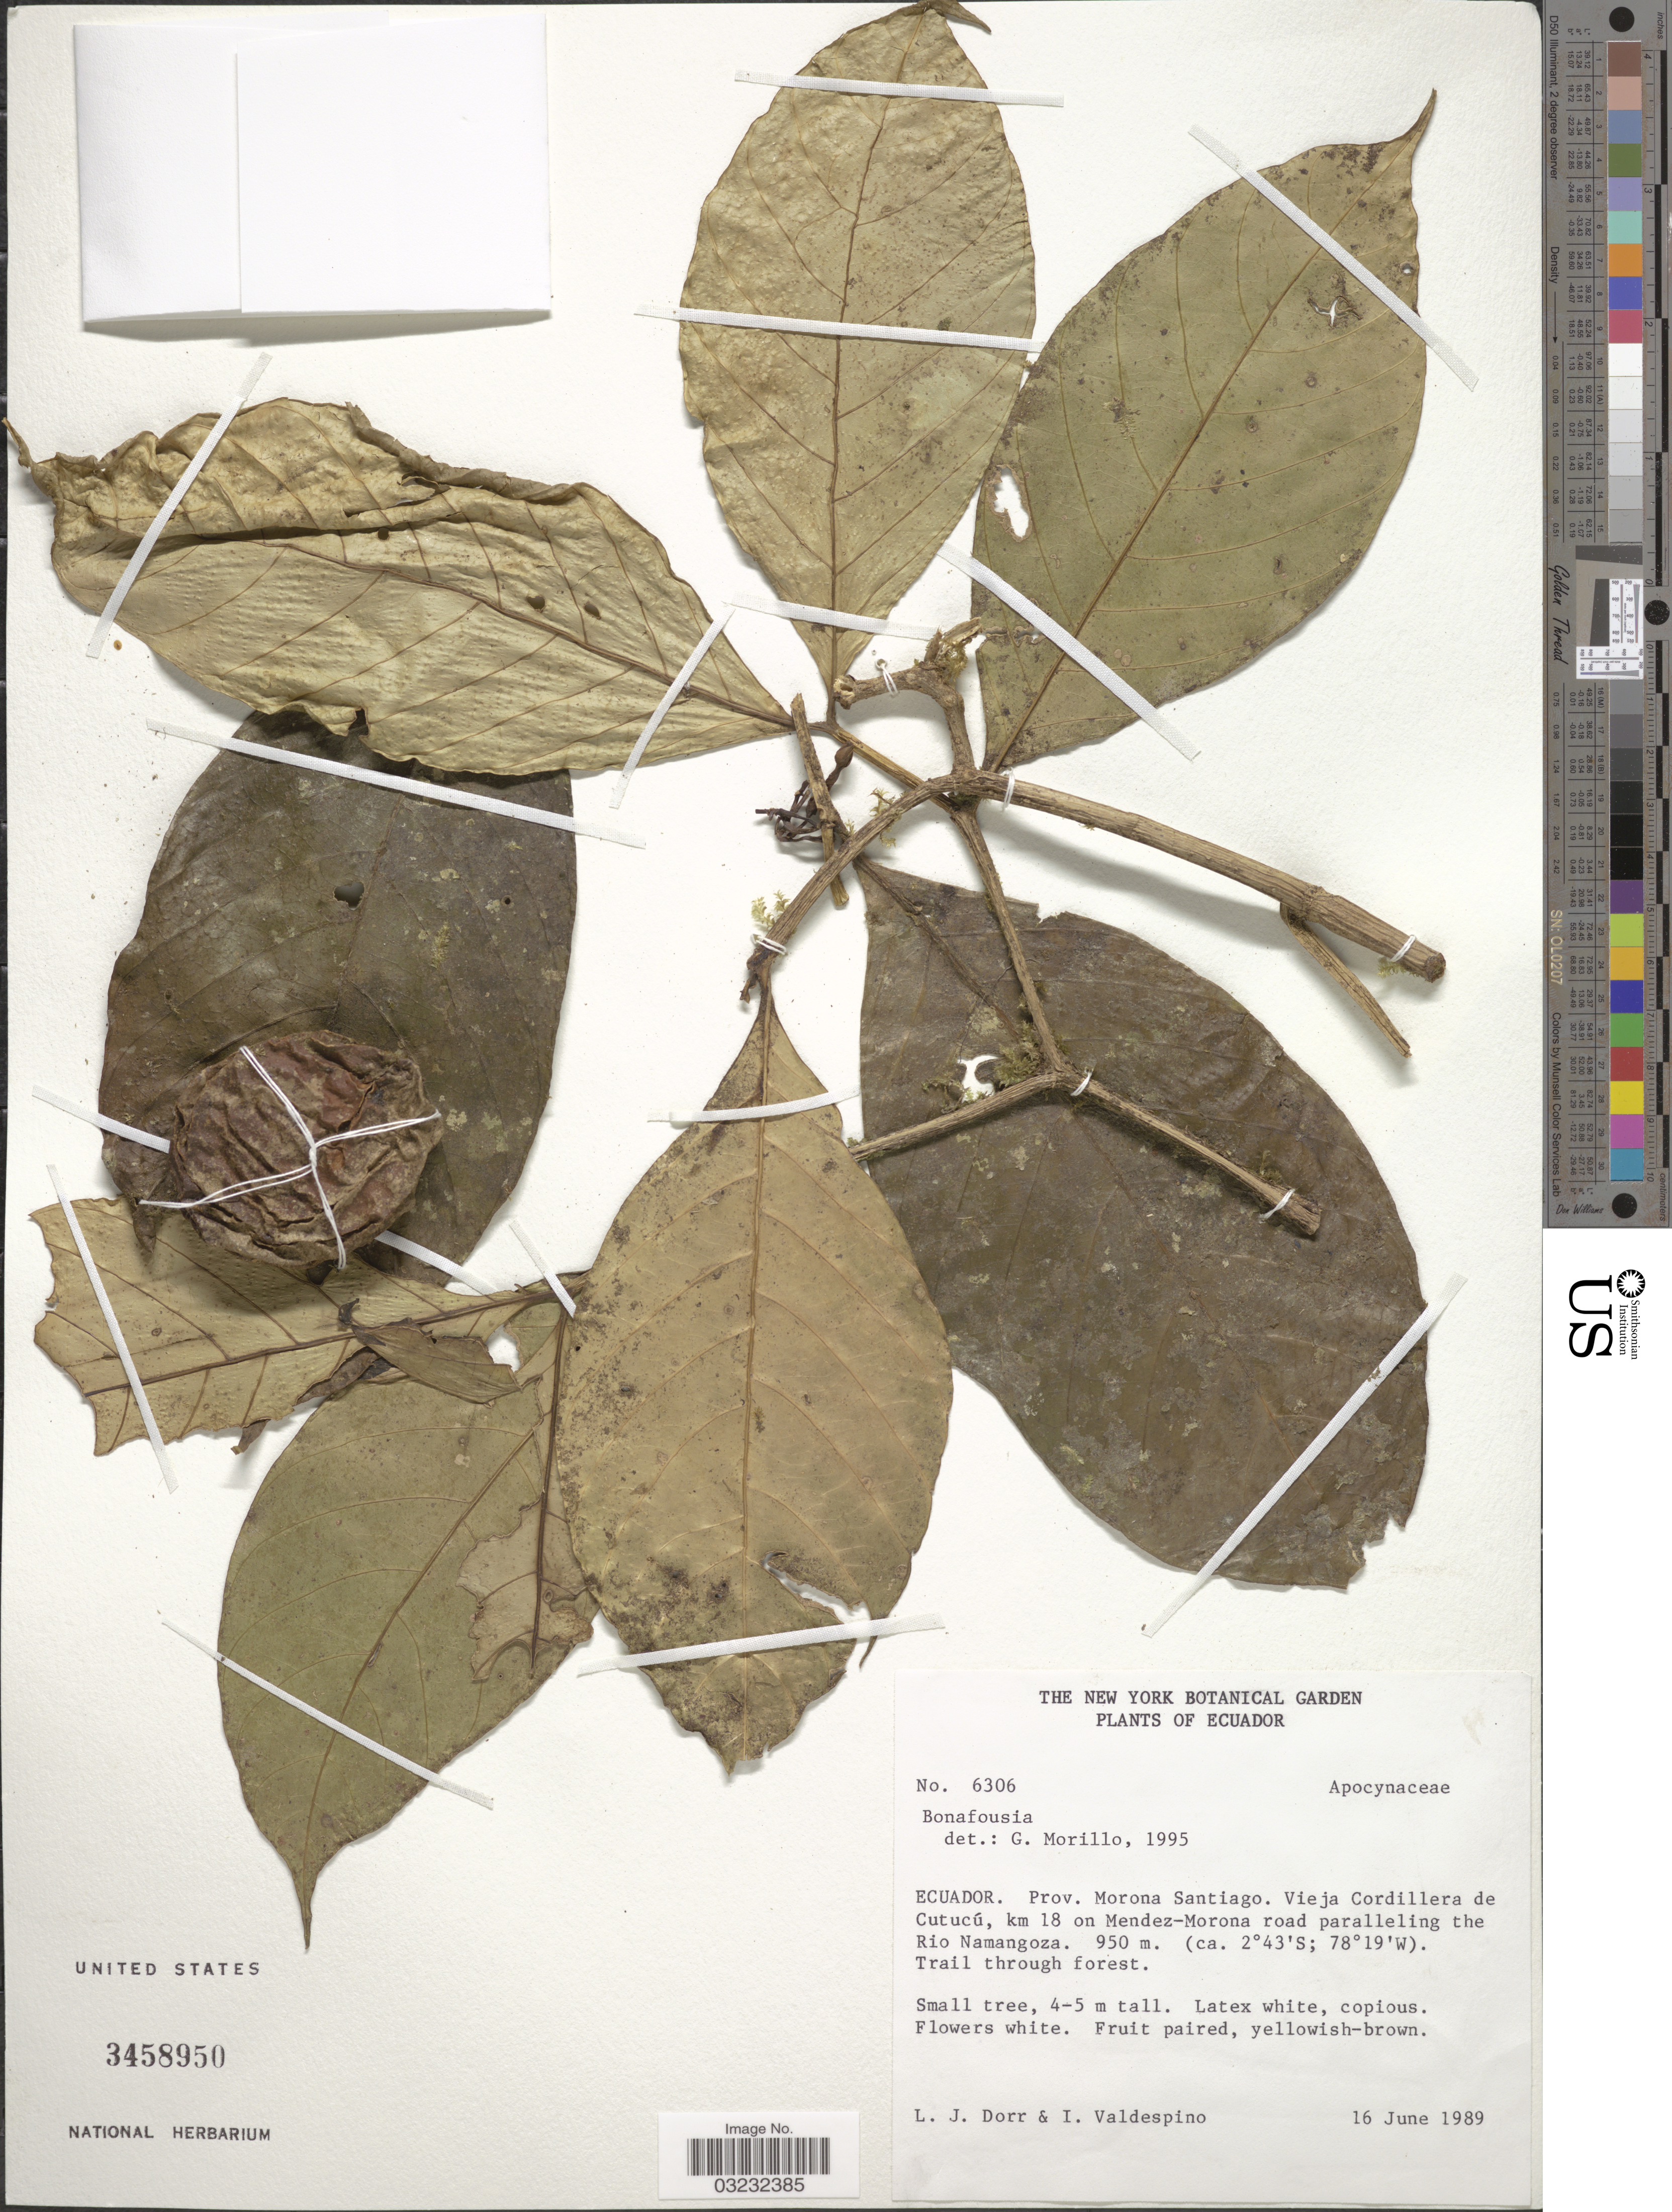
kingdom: Plantae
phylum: Tracheophyta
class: Magnoliopsida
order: Gentianales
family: Apocynaceae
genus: Tabernaemontana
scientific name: Tabernaemontana sp.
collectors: L. J. Dorr & I. Valdespino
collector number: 6306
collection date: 1989-06-16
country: Ecuador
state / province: Morona-Santiago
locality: Vieja Cordillera de Cutucú, km 18 on Mendez-Morona road paralleling the Rio Namangoza.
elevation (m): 950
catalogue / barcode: US 3458950